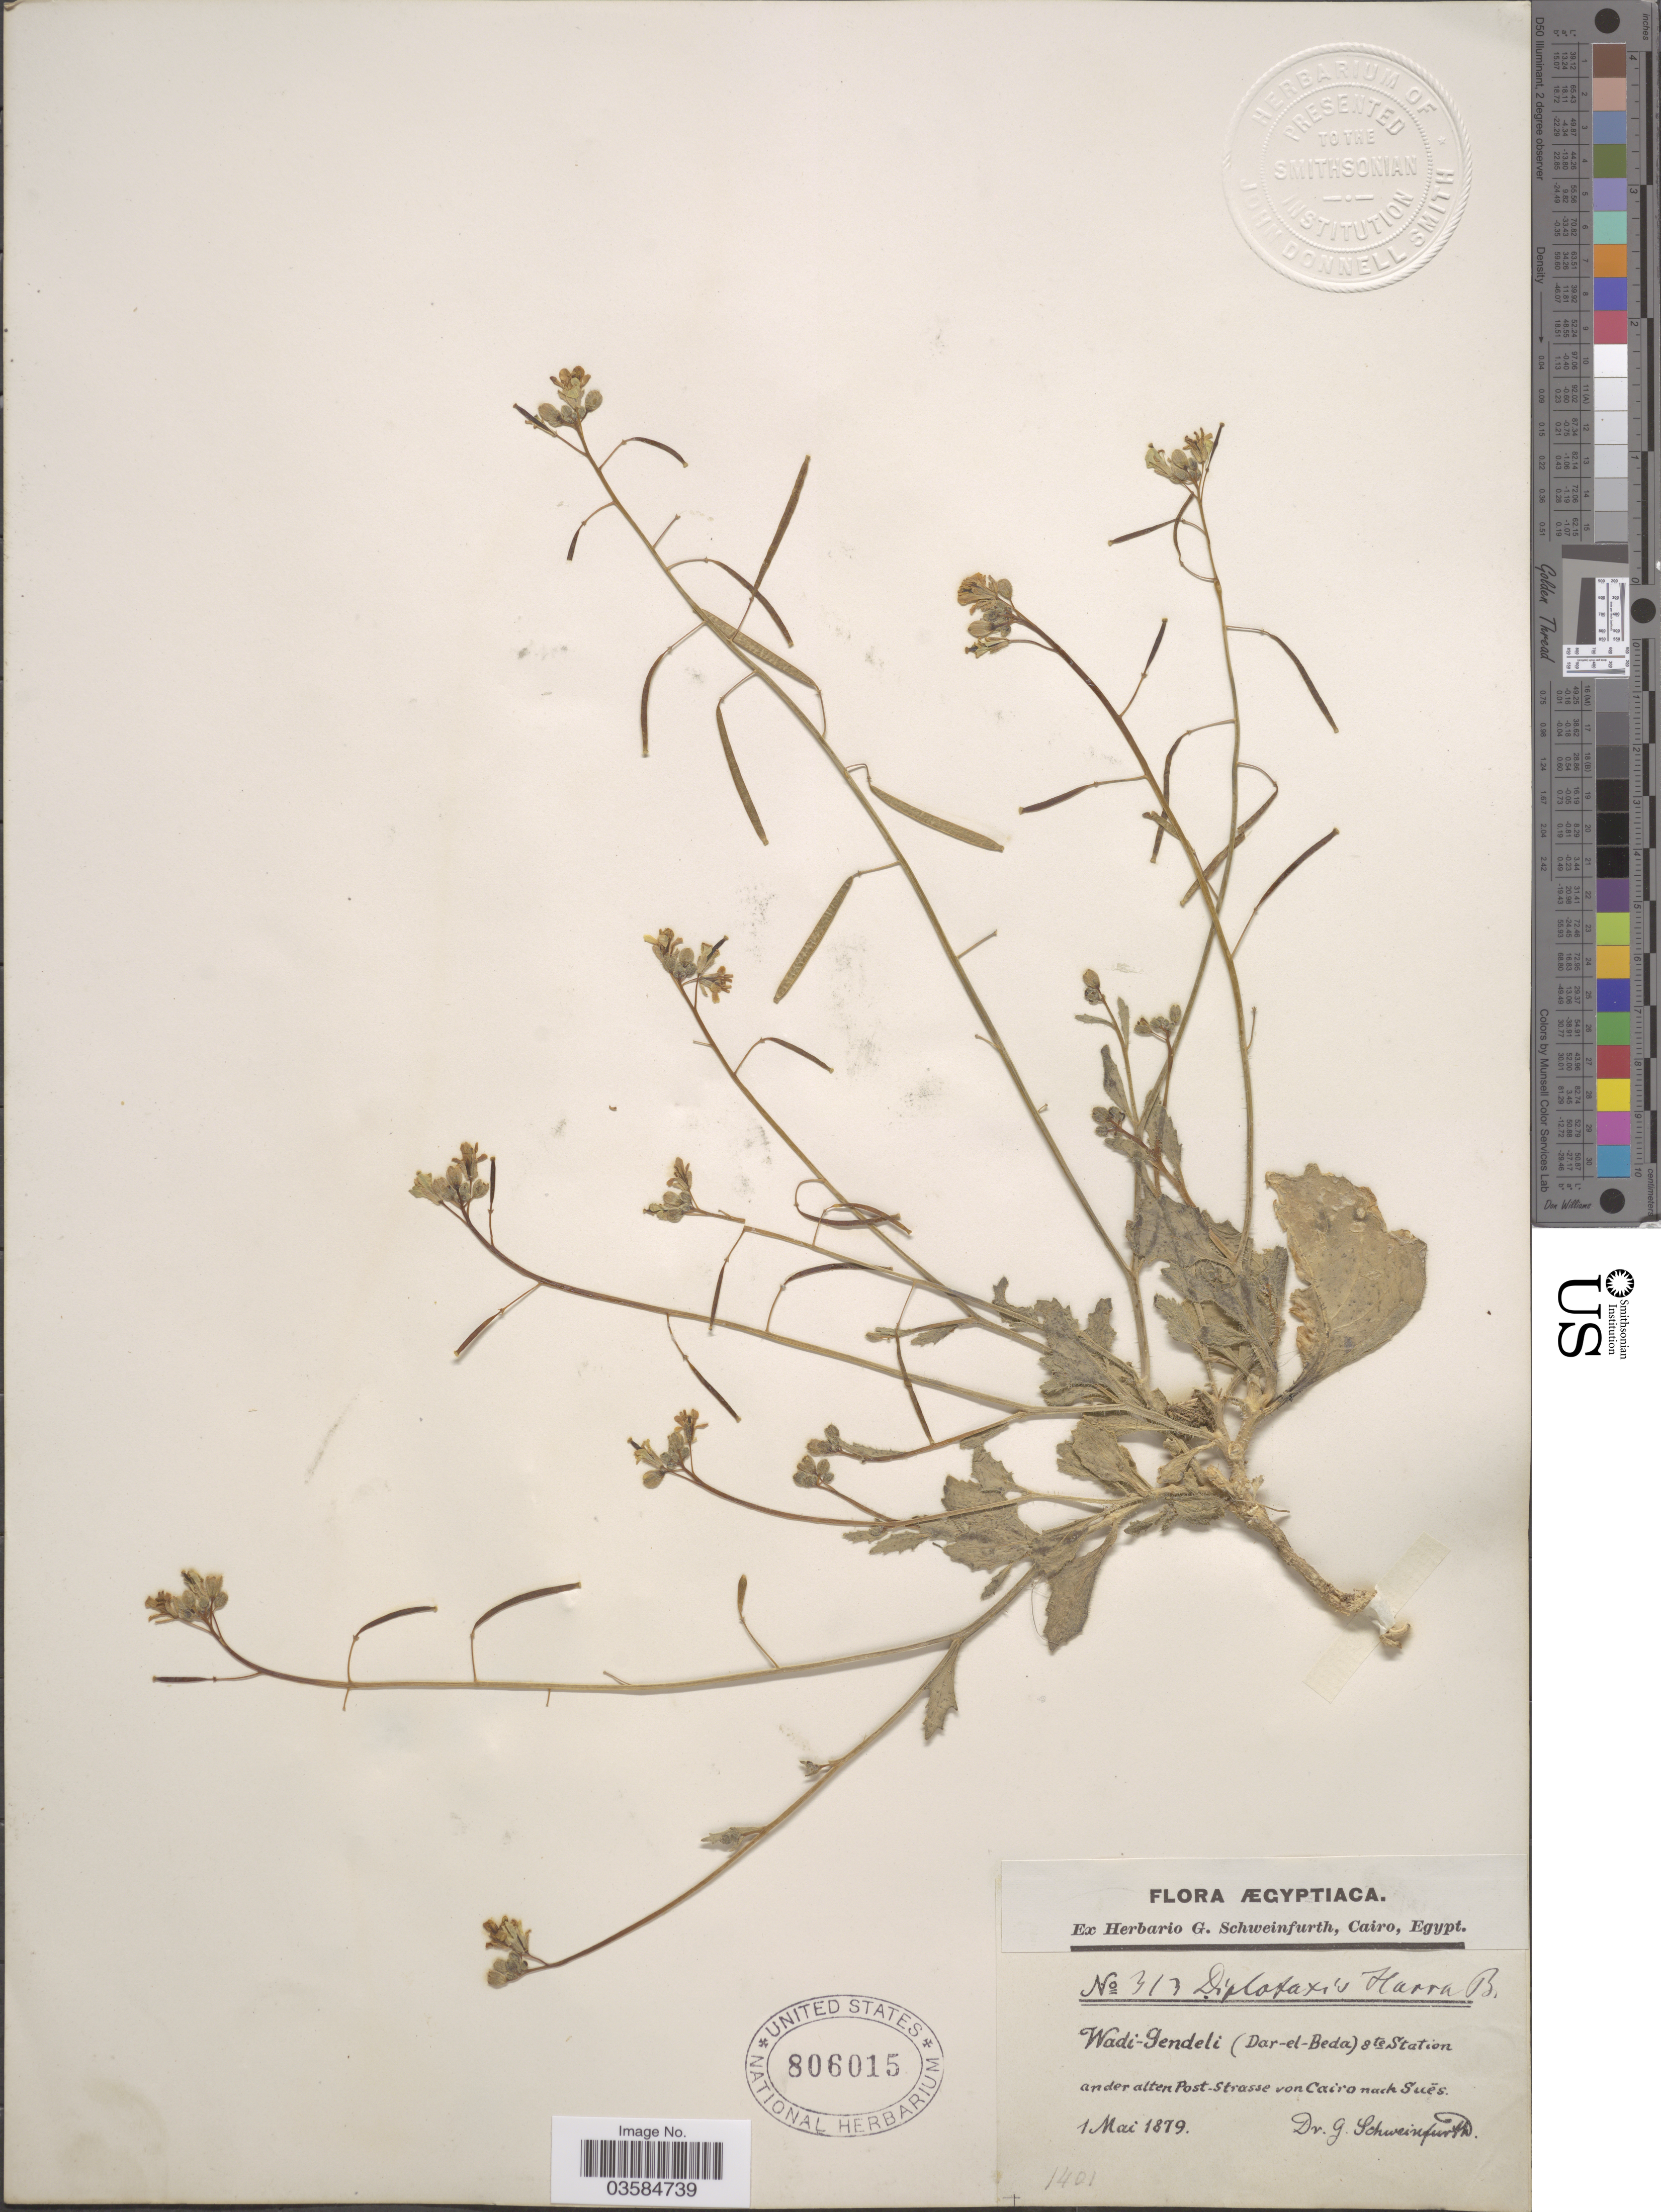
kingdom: Plantae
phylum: Tracheophyta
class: Magnoliopsida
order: Brassicales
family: Brassicaceae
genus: Diplotaxis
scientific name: Diplotaxis harra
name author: Boiss.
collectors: G. A. Schweinfurth (herbarium)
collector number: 313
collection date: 1879-05-01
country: Egypt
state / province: Al Wadi al Jadid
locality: Wadi-Gendeli (Dar-el-Beda) 8te Station ander alten Post-Strasse von Cairo nach Sues.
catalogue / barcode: US 806015